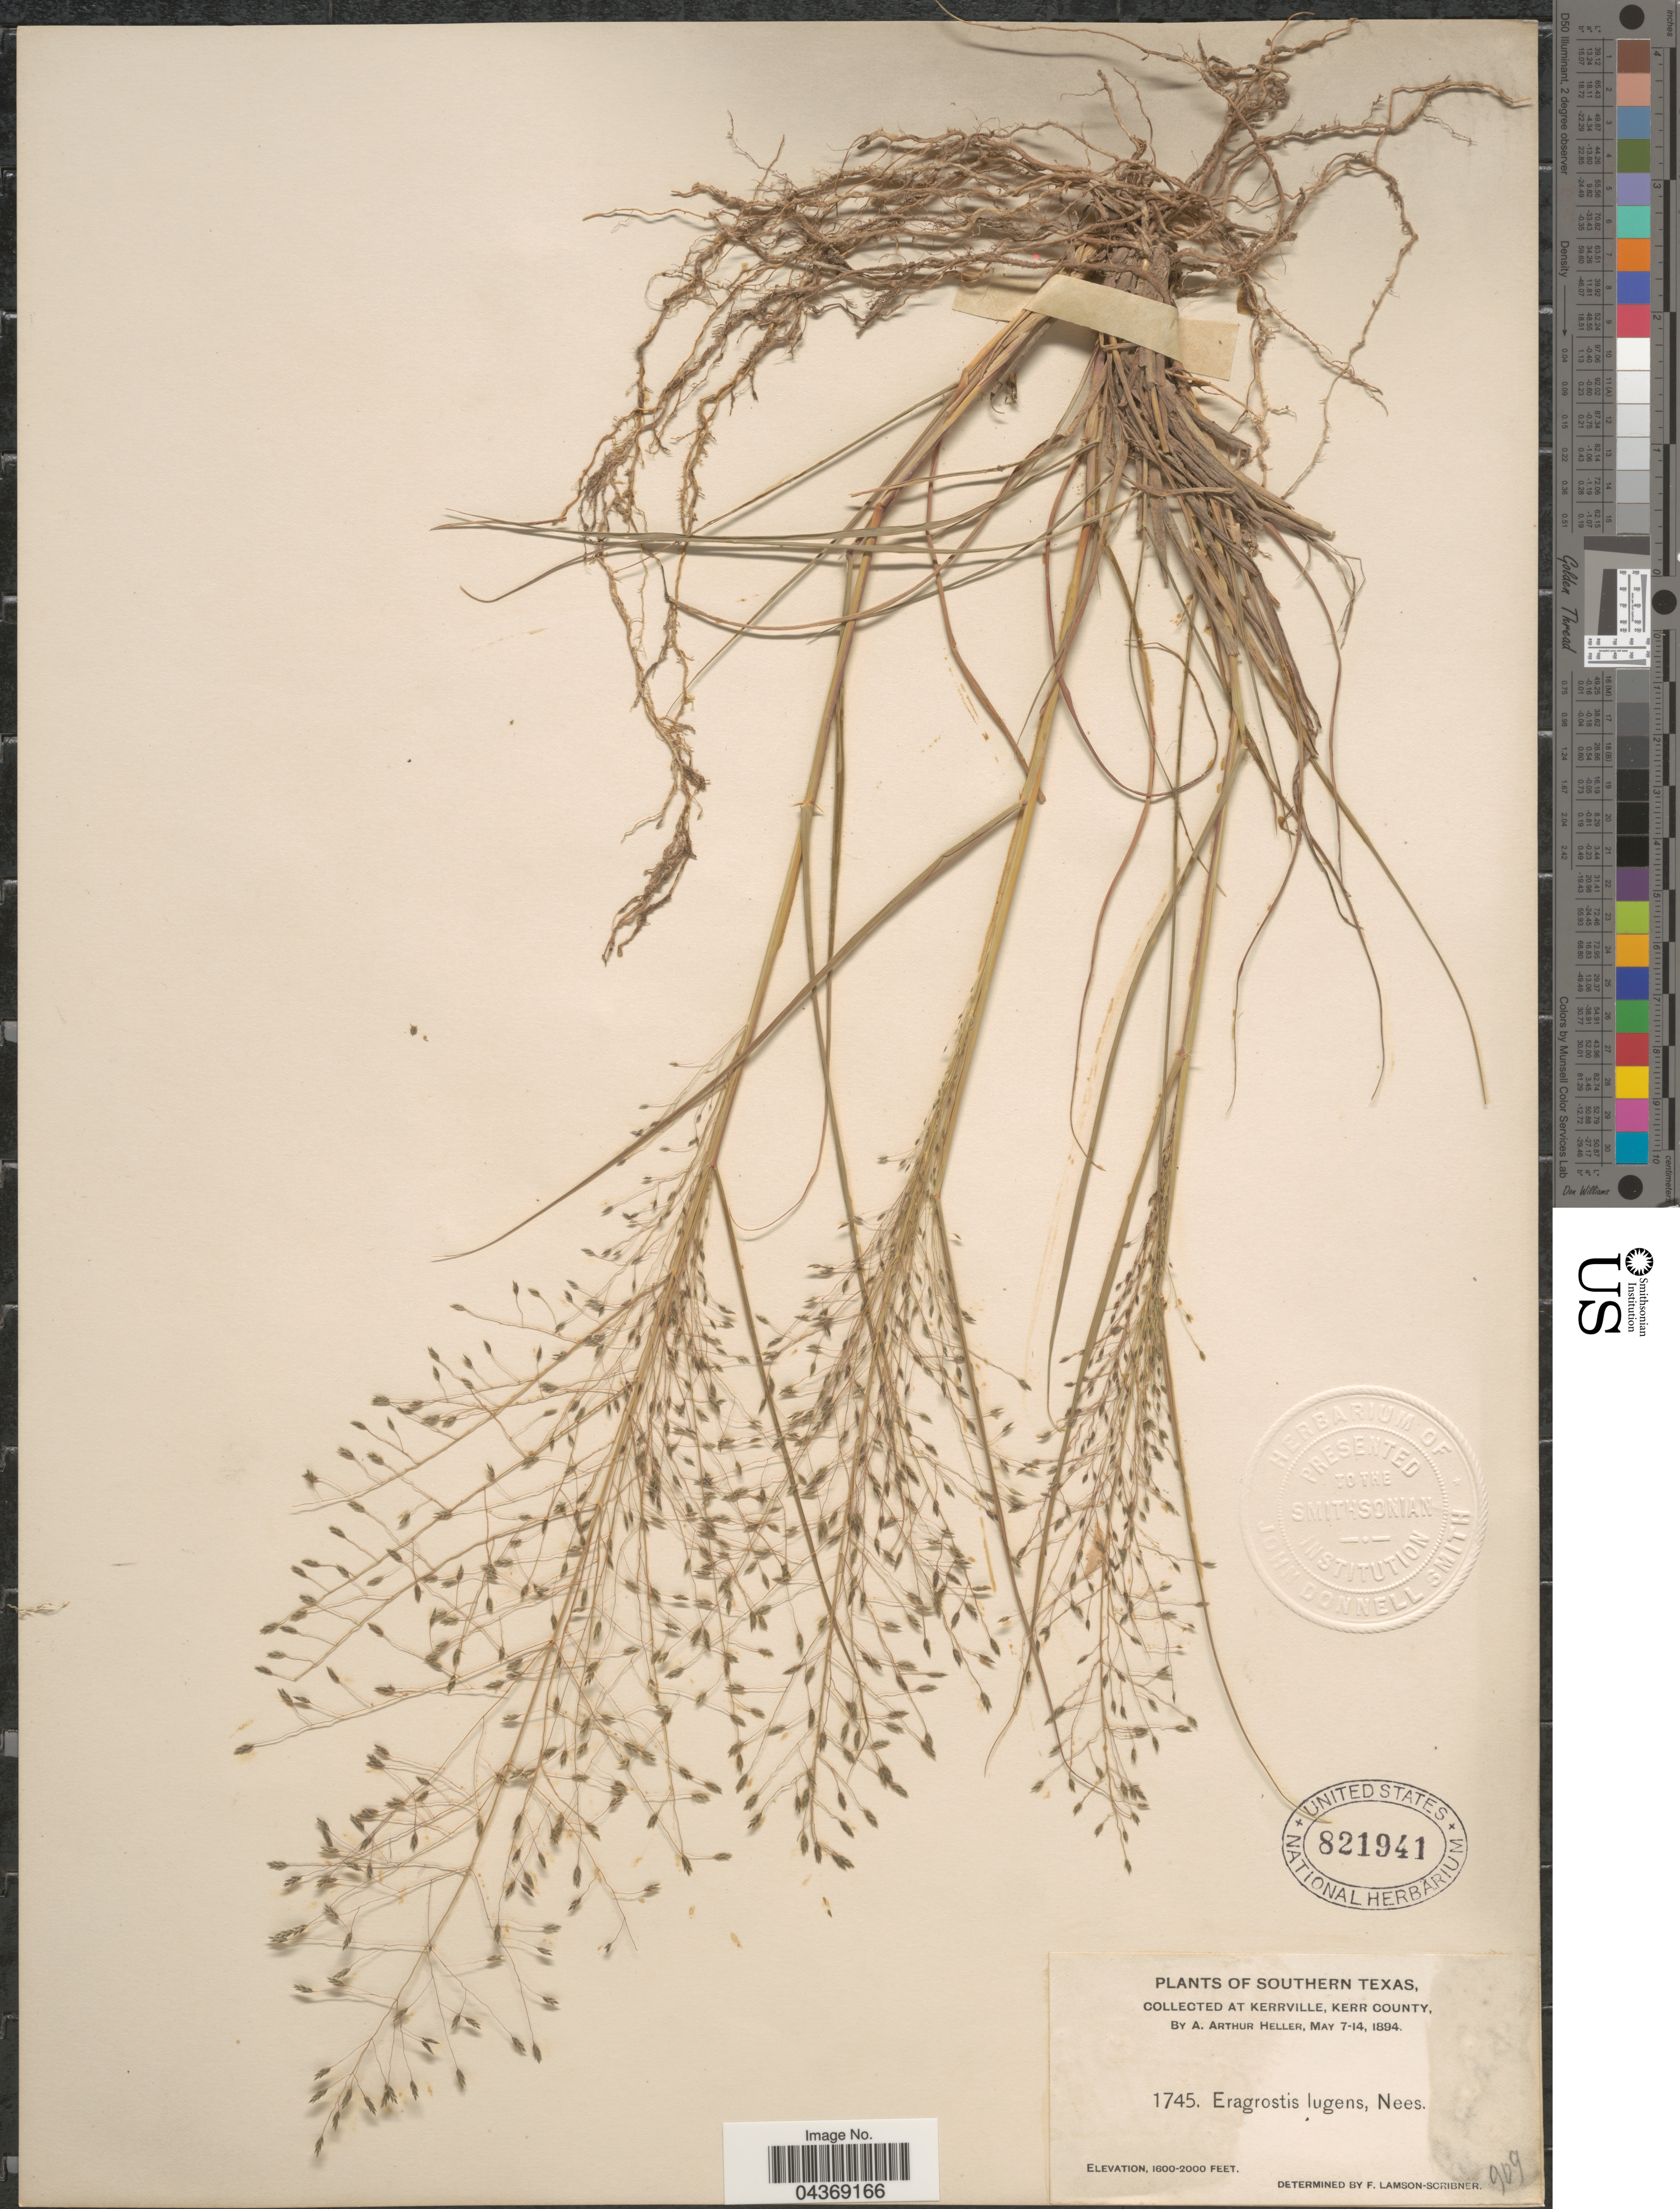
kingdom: Plantae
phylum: Tracheophyta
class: Liliopsida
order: Poales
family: Poaceae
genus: Eragrostis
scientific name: Eragrostis intermedia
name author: Hitchc.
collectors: A. A. Heller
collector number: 1745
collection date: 1894-05-07/1894-05-14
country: United States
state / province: Texas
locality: Southern Texas. At Kerrville, Kerr County.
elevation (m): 488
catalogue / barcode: US 821941